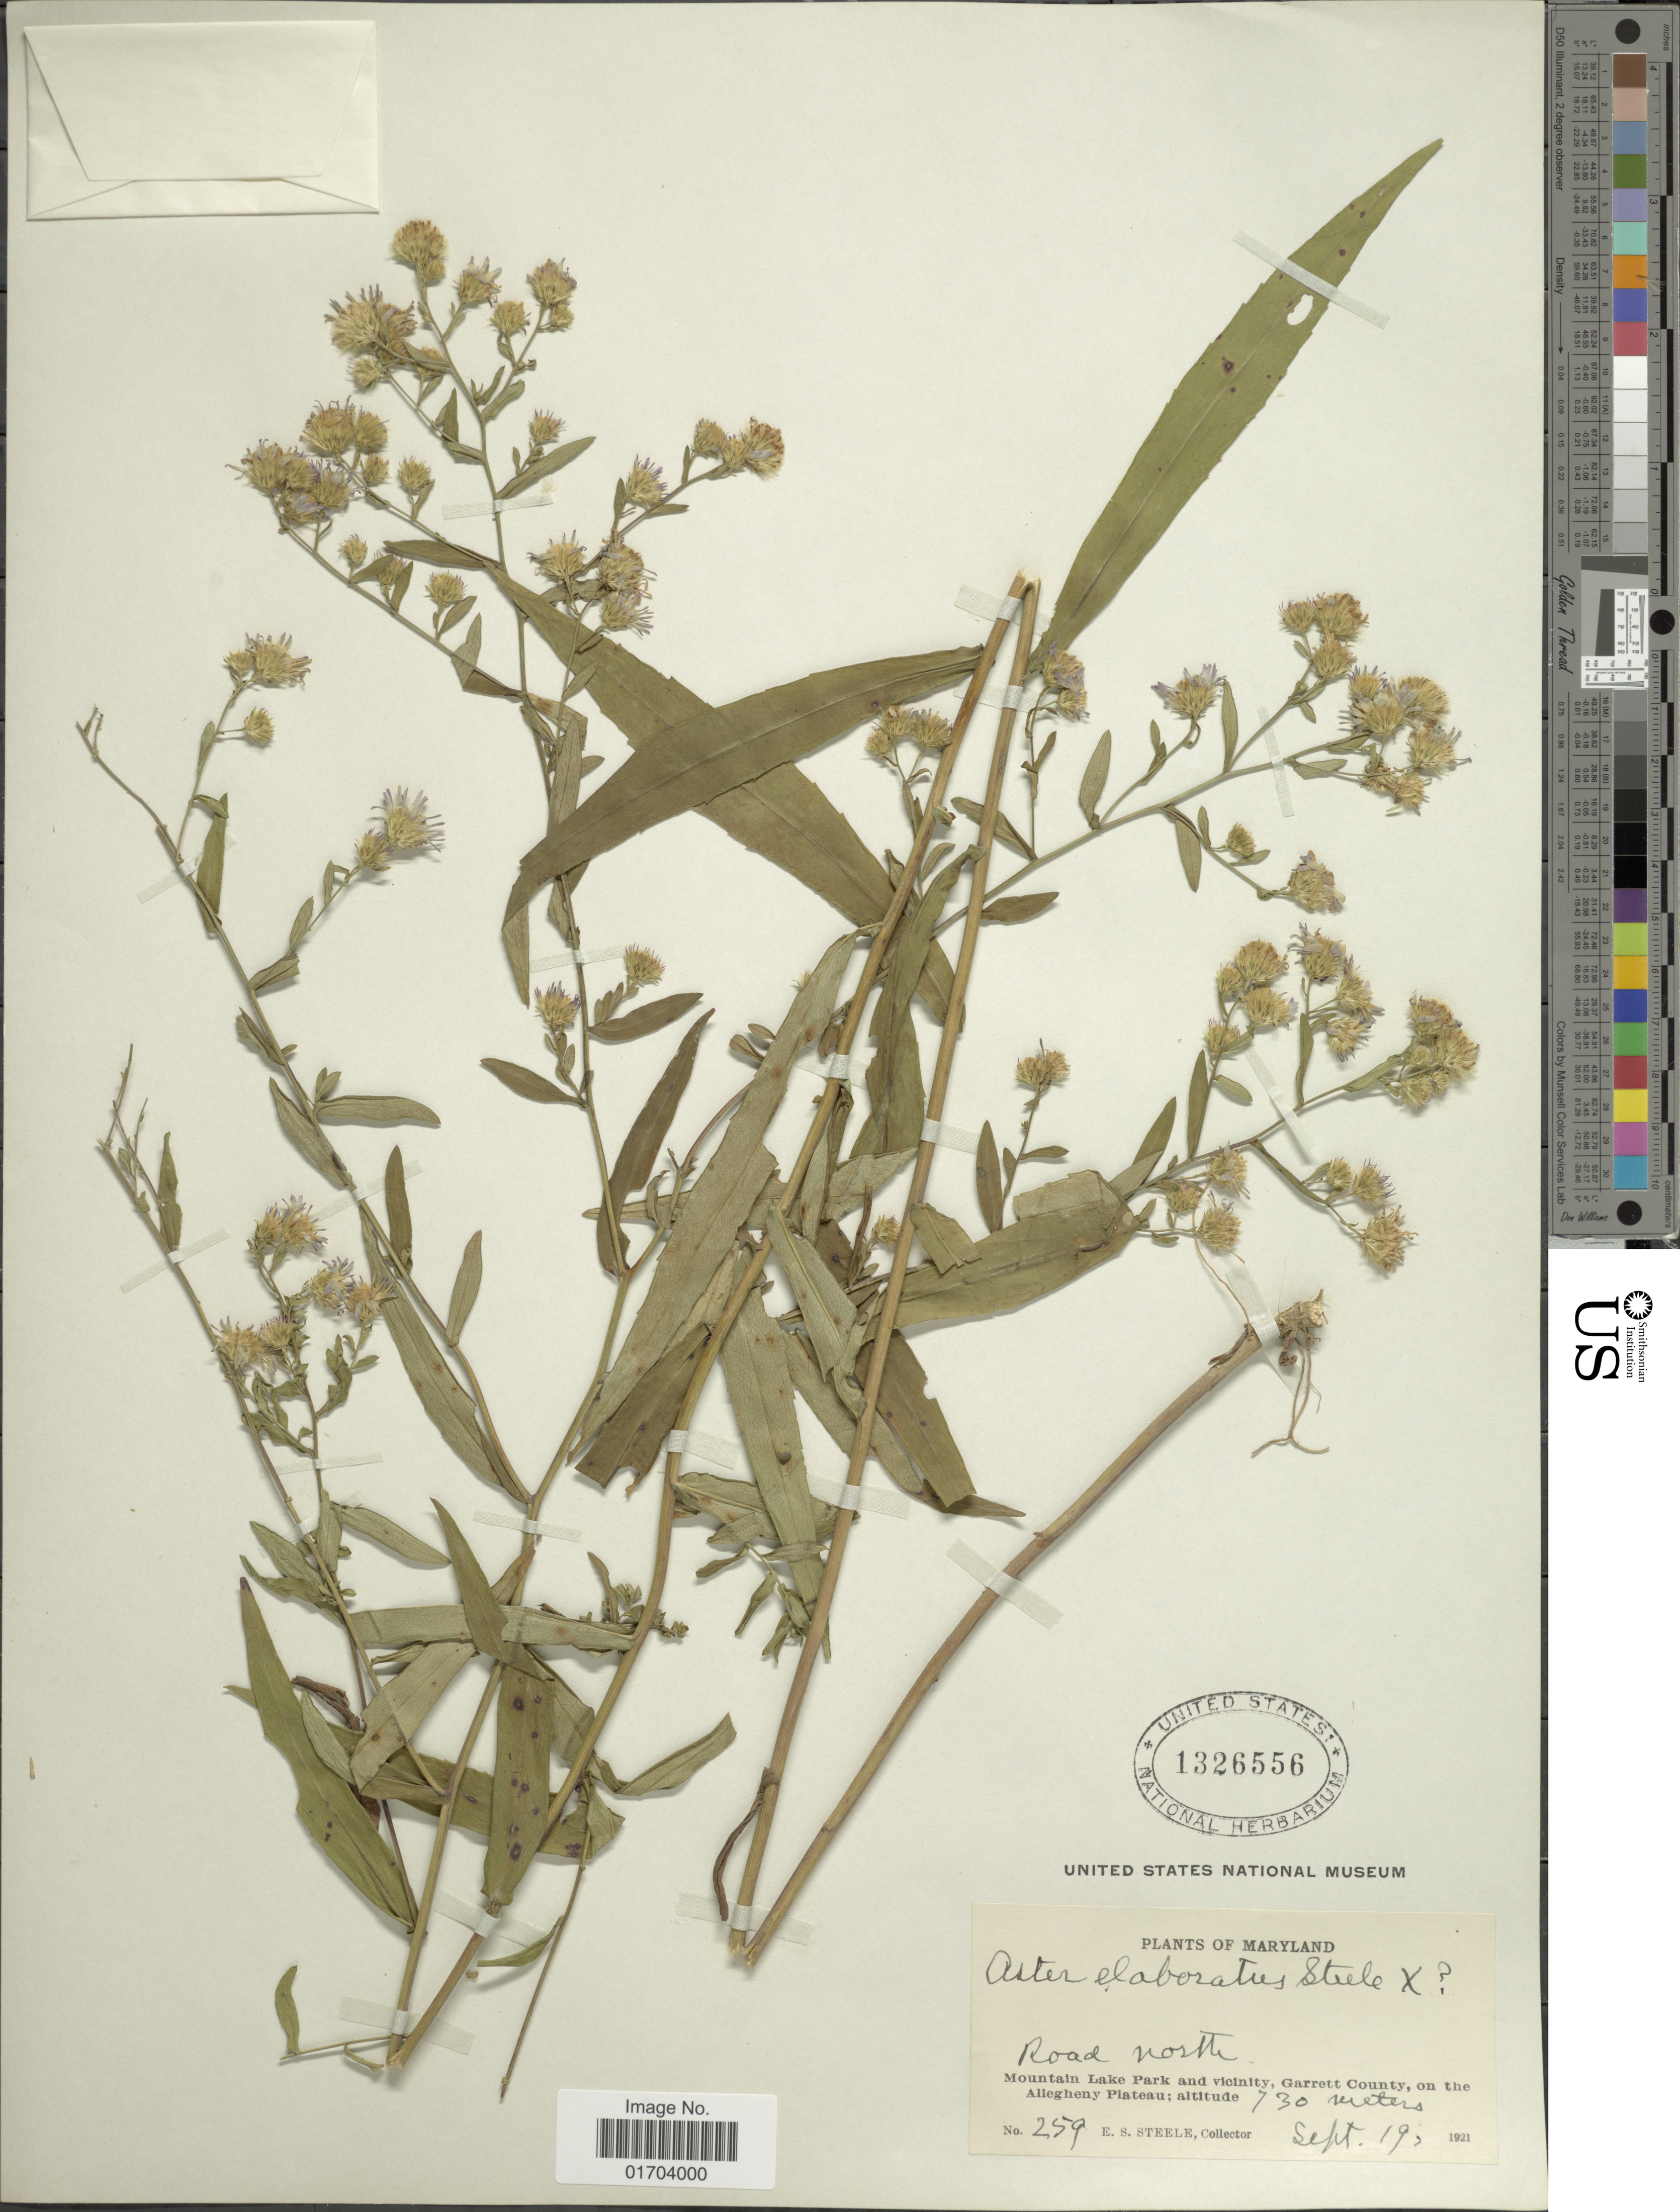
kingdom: Plantae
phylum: Tracheophyta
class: Magnoliopsida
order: Asterales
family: Asteraceae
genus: Aster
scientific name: Aster elaboratus E.S. Steele sp. nov. ined.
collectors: E. Steele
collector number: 259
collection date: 1921-09-19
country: United States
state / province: Maryland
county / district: Garrett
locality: Road north, Mountain Lake park and Vicinity, Garrett County, on the Allegheny Plateau.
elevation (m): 730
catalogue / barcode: US 1326556